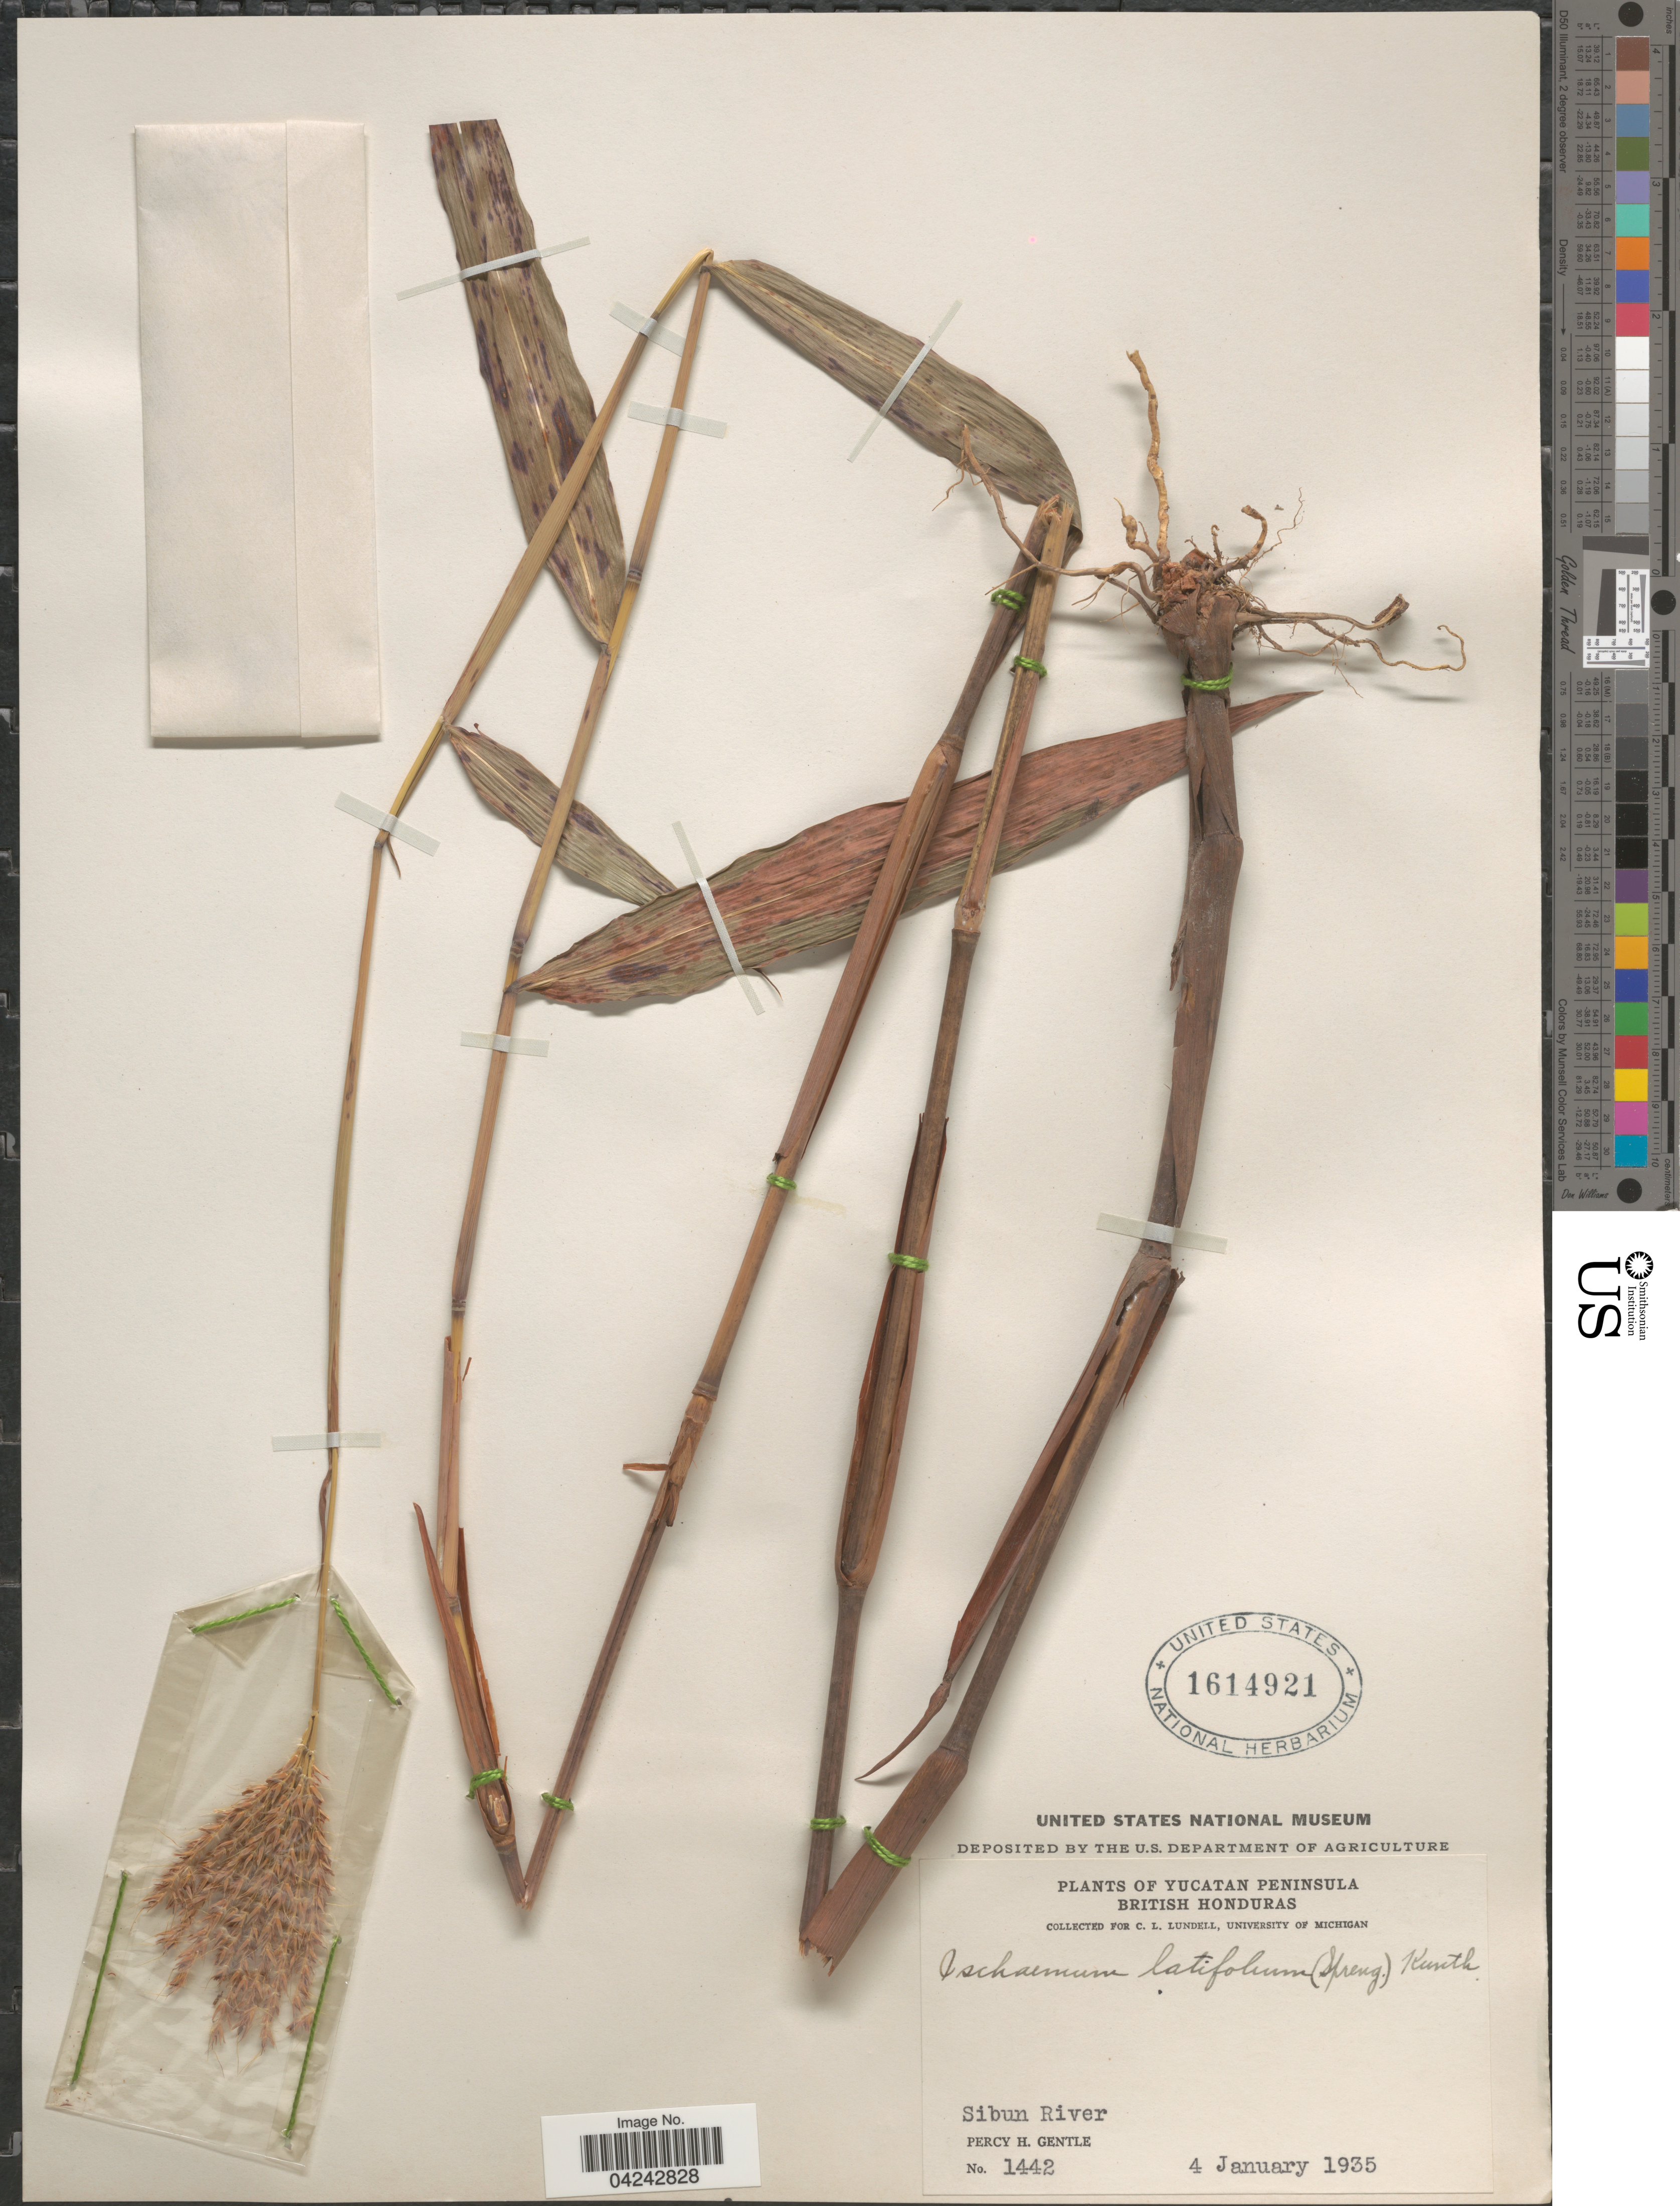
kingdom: Plantae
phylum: Tracheophyta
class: Liliopsida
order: Poales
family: Poaceae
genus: Ischaemum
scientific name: Ischaemum latifolium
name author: (Spreng.) Kunth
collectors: P. H. Gentle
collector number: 1442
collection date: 1935-01-04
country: Belize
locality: Yucatan Peninsula. British Honduras. Sibun River.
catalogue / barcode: US 1614921